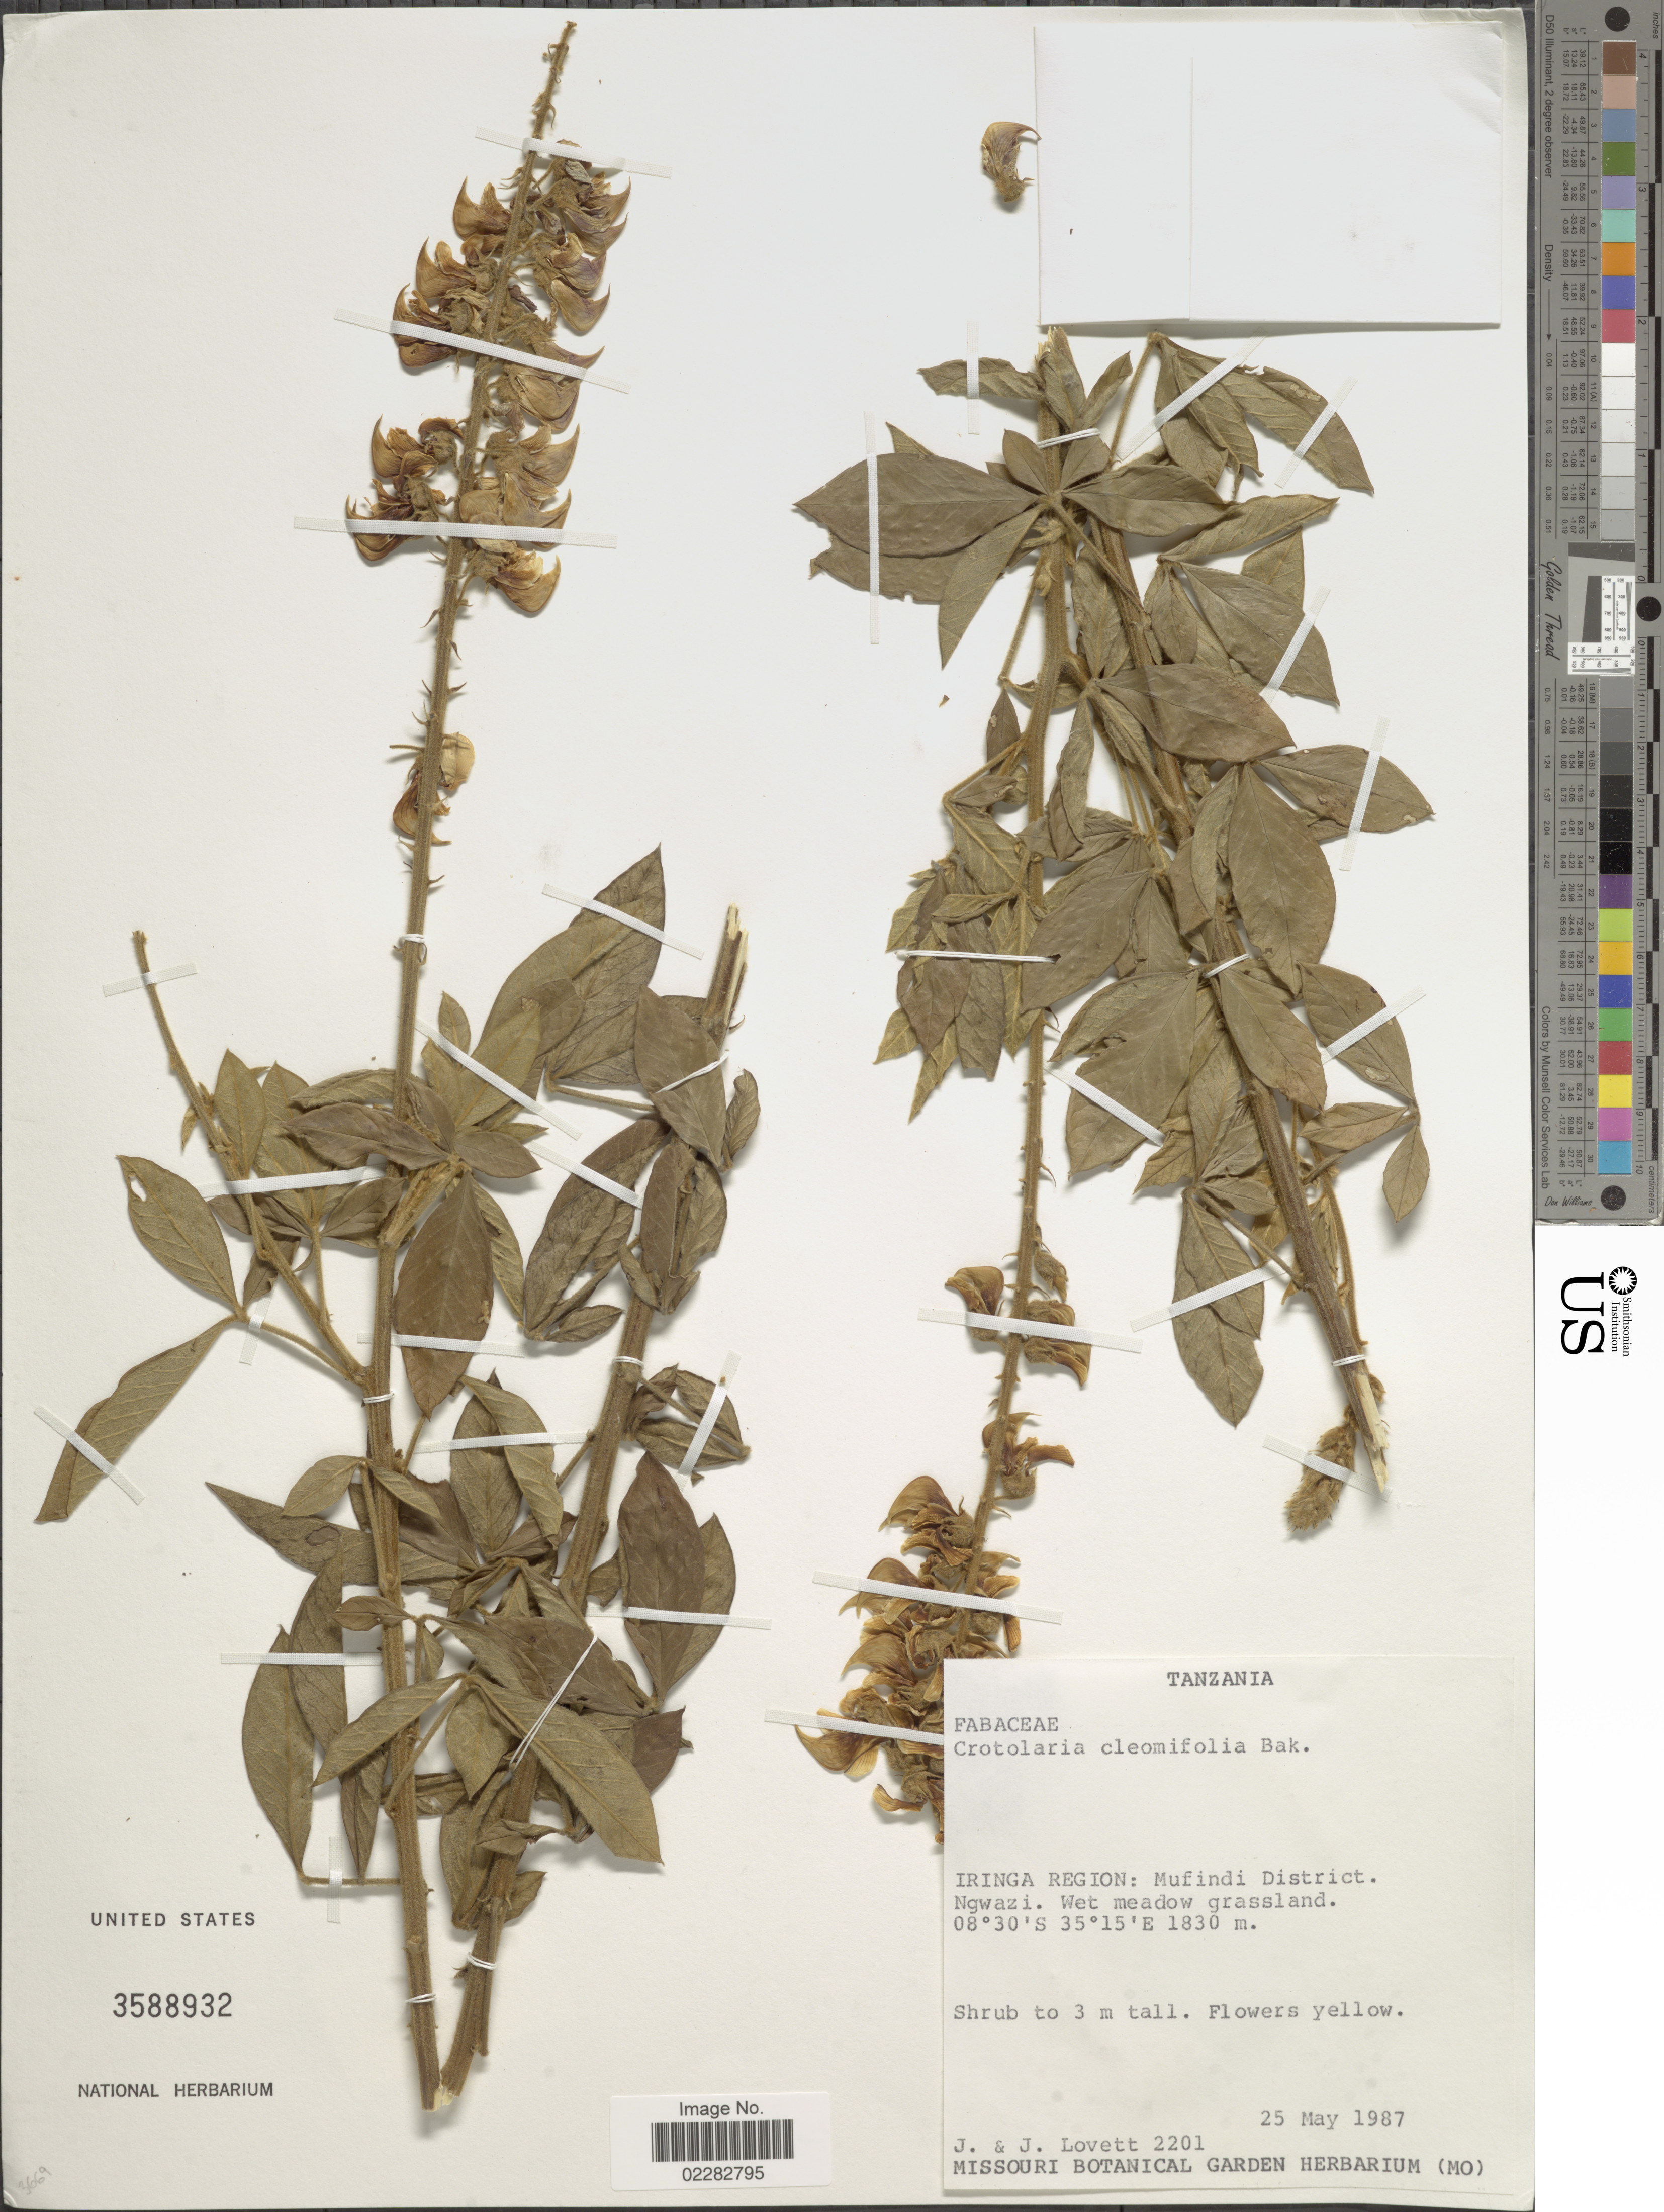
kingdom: Plantae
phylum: Tracheophyta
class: Magnoliopsida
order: Fabales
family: Fabaceae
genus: Crotalaria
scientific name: Crotalaria cleomifolia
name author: Baker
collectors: J. Lovett & J. Lovett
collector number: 2201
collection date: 1987-05-25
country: Tanzania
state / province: Iringa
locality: Mufindi District, Ngwazi.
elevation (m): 1830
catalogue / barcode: US 3588932